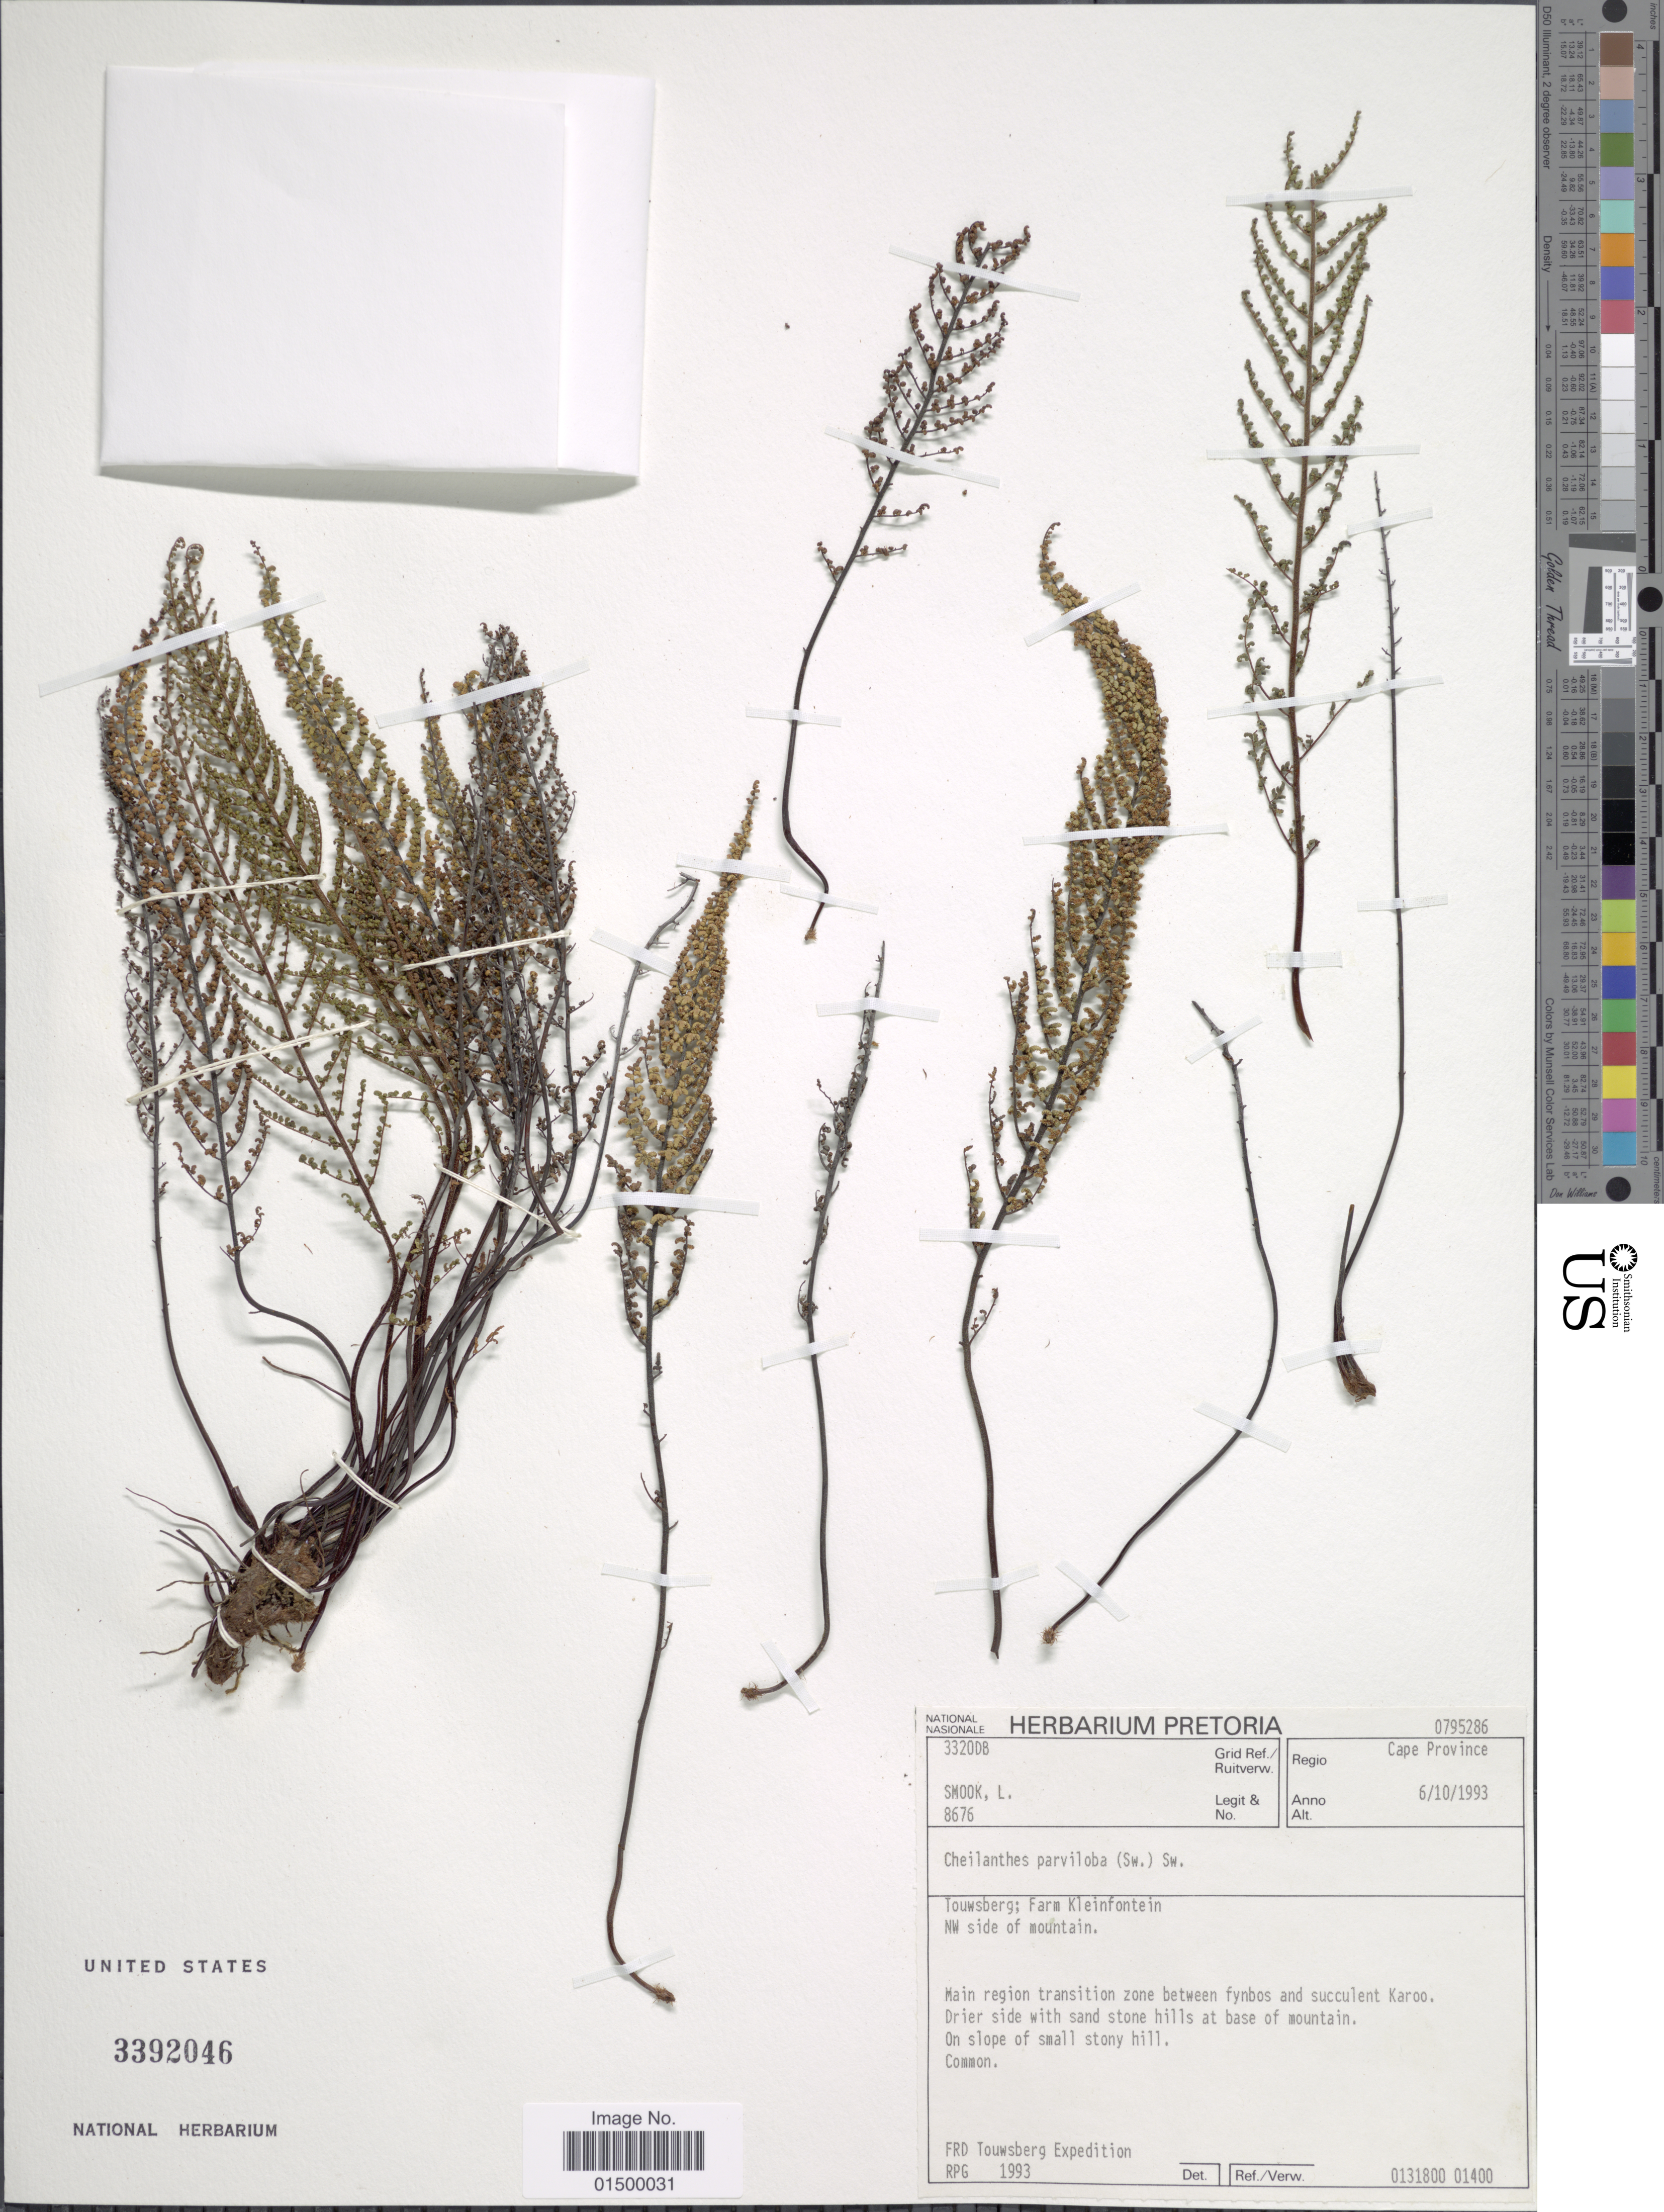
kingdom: Plantae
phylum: Tracheophyta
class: Polypodiopsida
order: Polypodiales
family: Pteridaceae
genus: Cheilanthes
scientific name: Cheilanthes parviloba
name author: (Sw.) Sw.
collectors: L. Smook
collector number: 8676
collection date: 1993-10-06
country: South Africa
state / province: Western Cape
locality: Grid Ref. 3320DB, Touwsberg; Farm Kleinfontein, NW side of mountain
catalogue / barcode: US 3392046